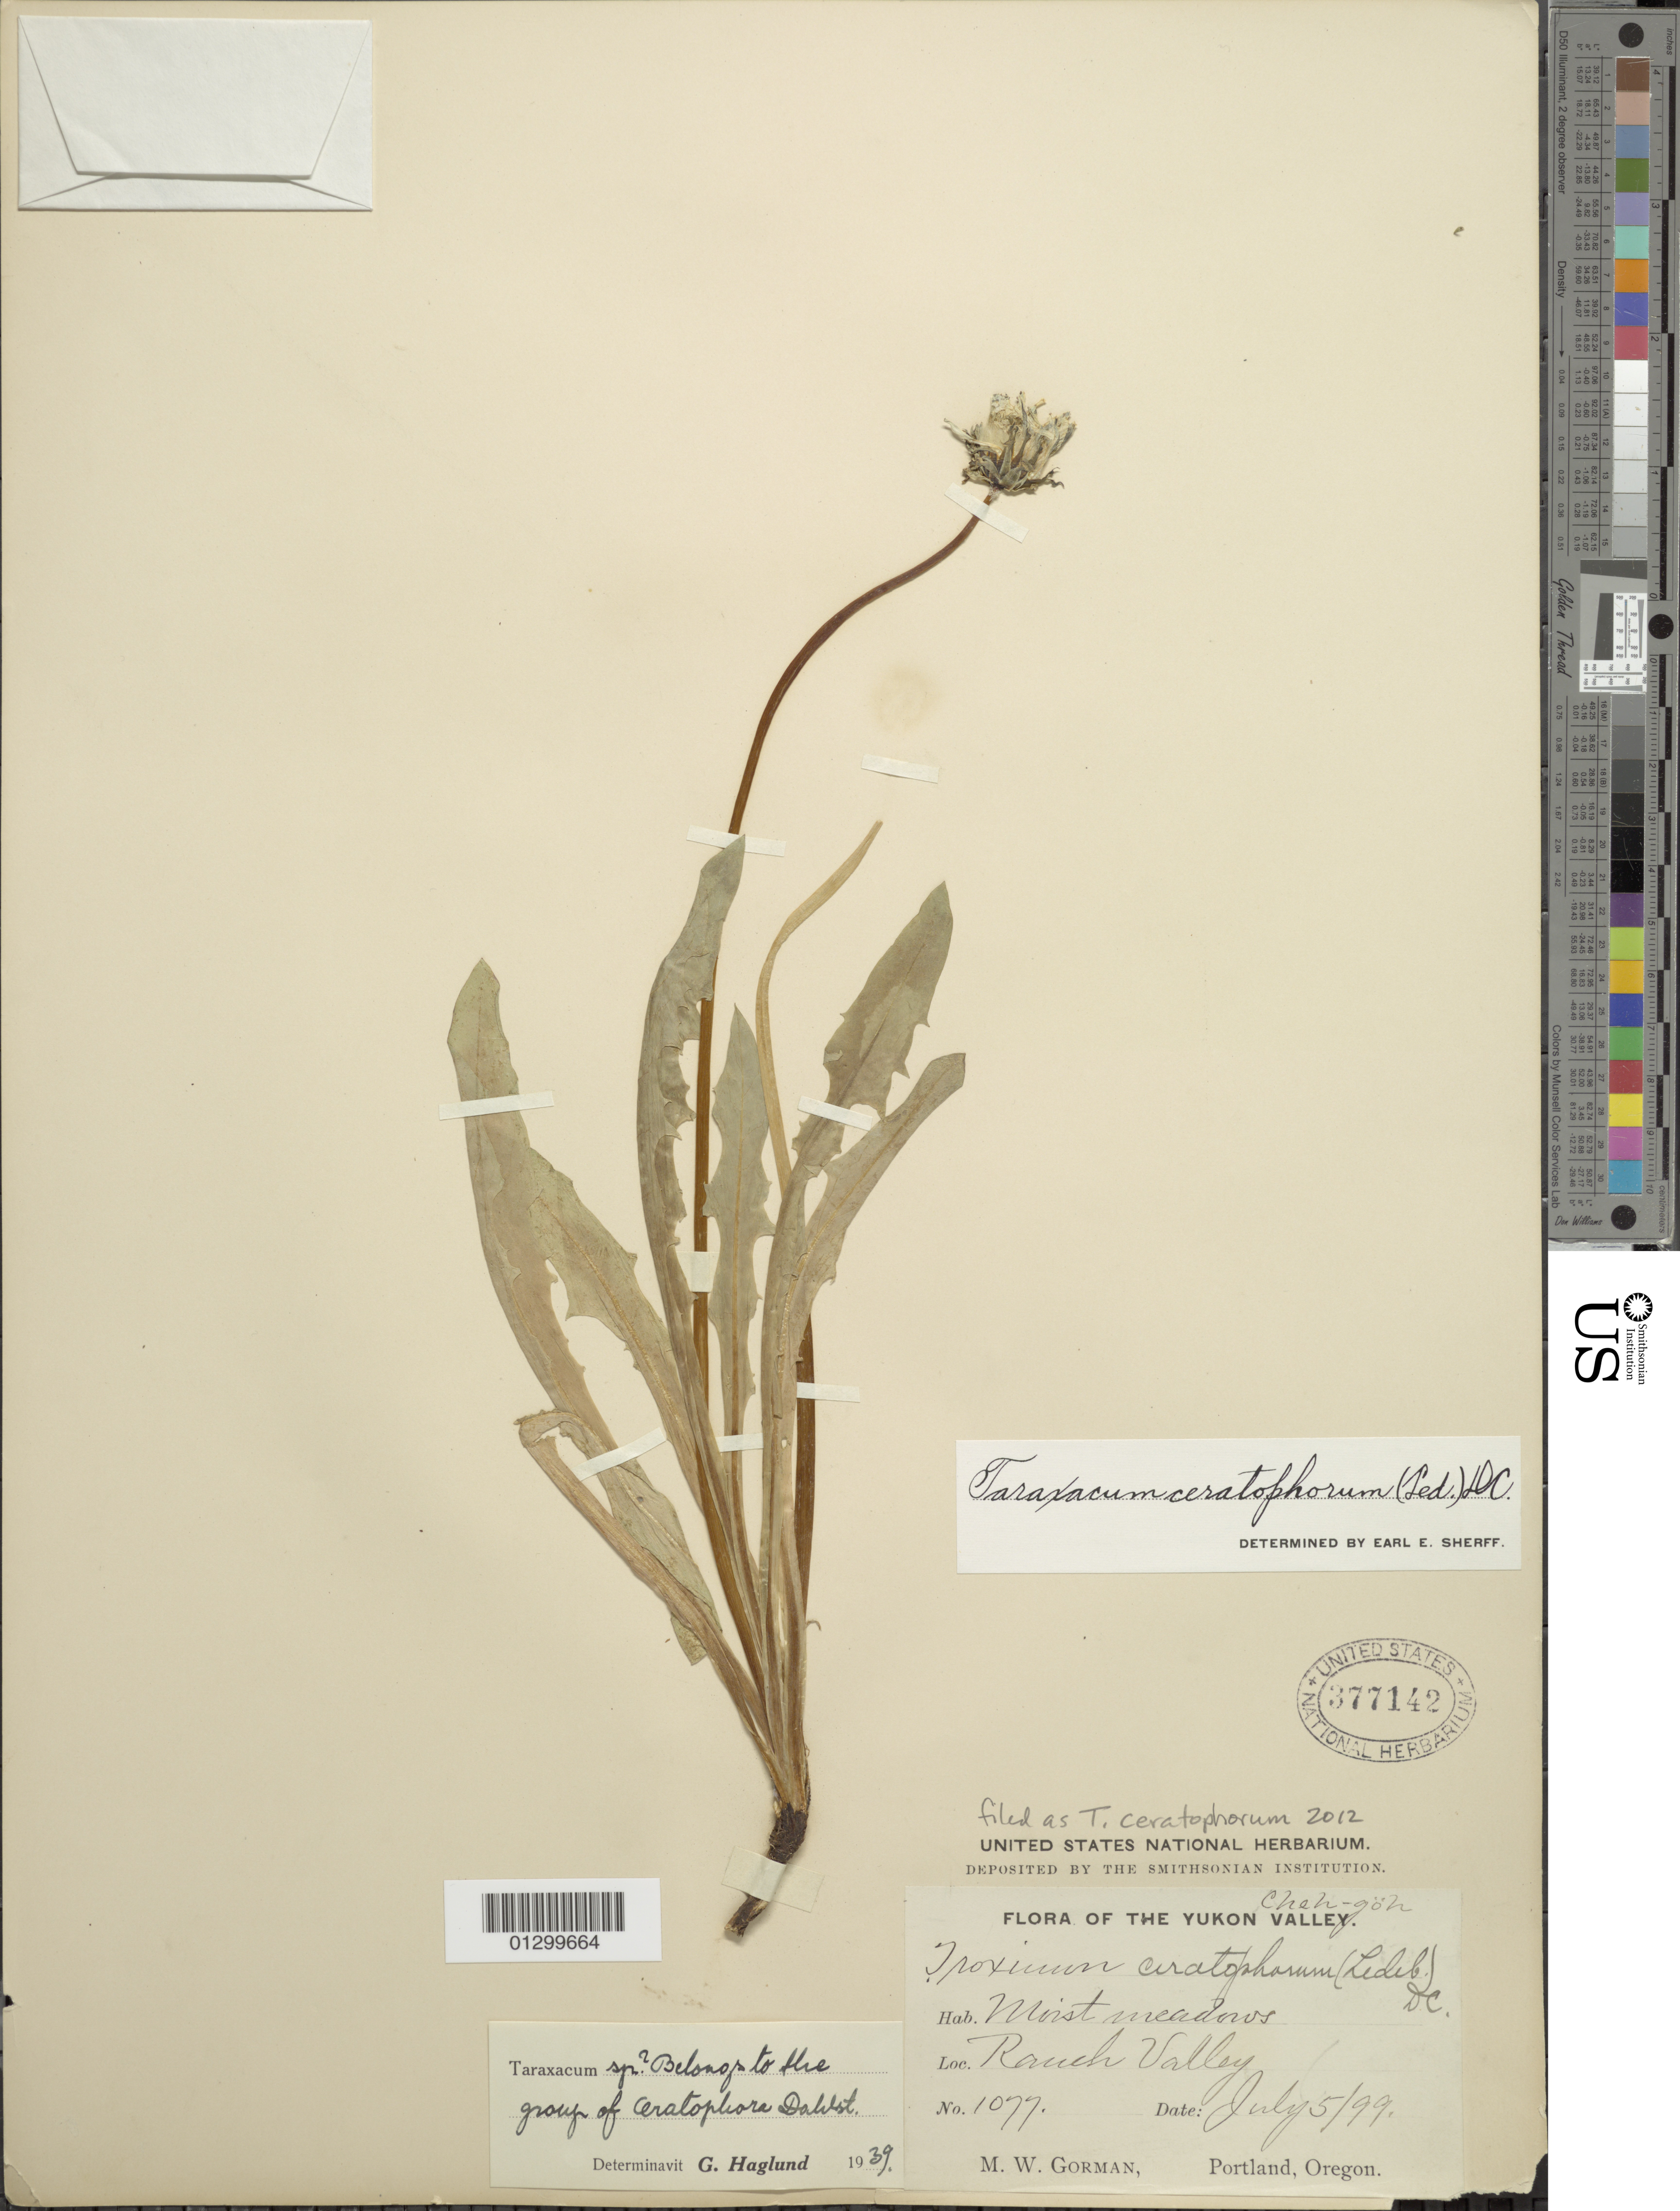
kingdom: Plantae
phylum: Tracheophyta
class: Magnoliopsida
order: Asterales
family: Asteraceae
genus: Taraxacum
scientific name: Taraxacum ceratophorum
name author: (Ledeb.) DC.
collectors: M. W. Gorman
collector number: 1077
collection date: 1899-07-05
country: Canada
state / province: Yukon Territory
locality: Ranch Valley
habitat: Moist meadows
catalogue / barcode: US 377142